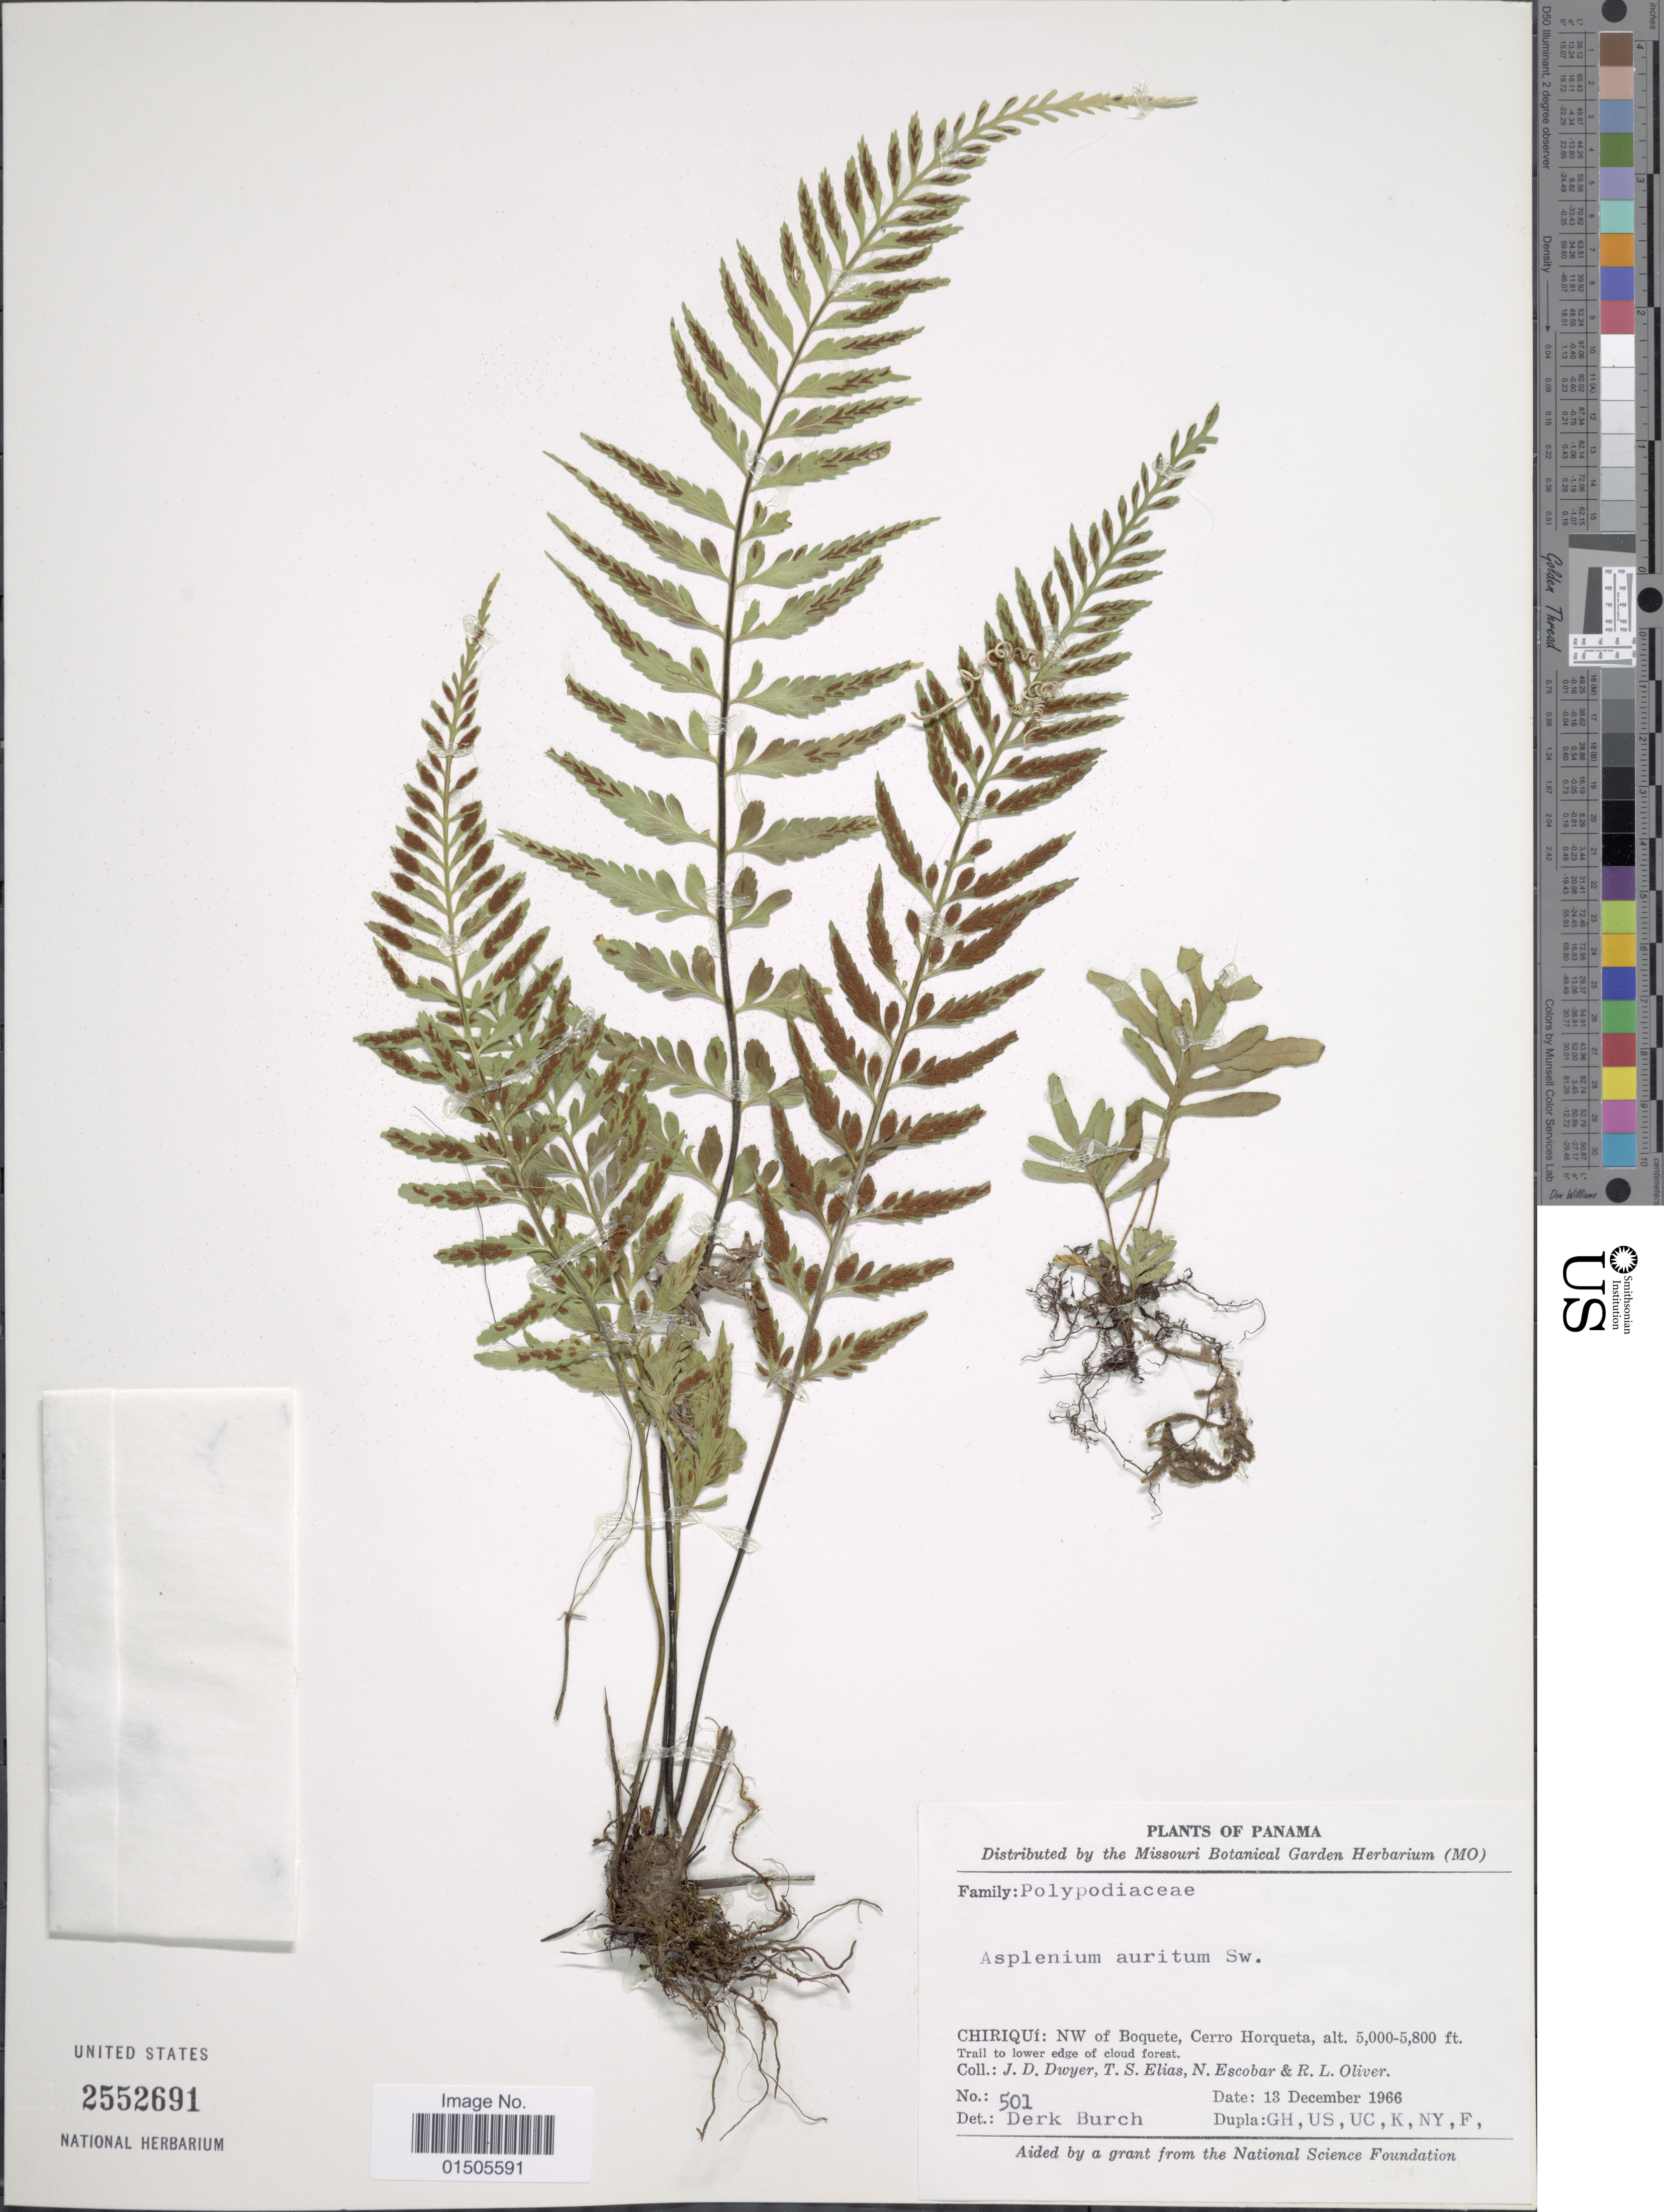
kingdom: Plantae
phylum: Tracheophyta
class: Polypodiopsida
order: Polypodiales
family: Aspleniaceae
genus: Asplenium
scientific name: Asplenium auritum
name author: Sw.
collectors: J. D. Dwyer, T. S. Elias, N. Escobar & R. Oliver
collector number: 501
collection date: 1966-12-13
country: Panama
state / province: Chiriqui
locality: NW of Boquete, Cerro Horqueta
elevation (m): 1524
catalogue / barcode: US 2552691